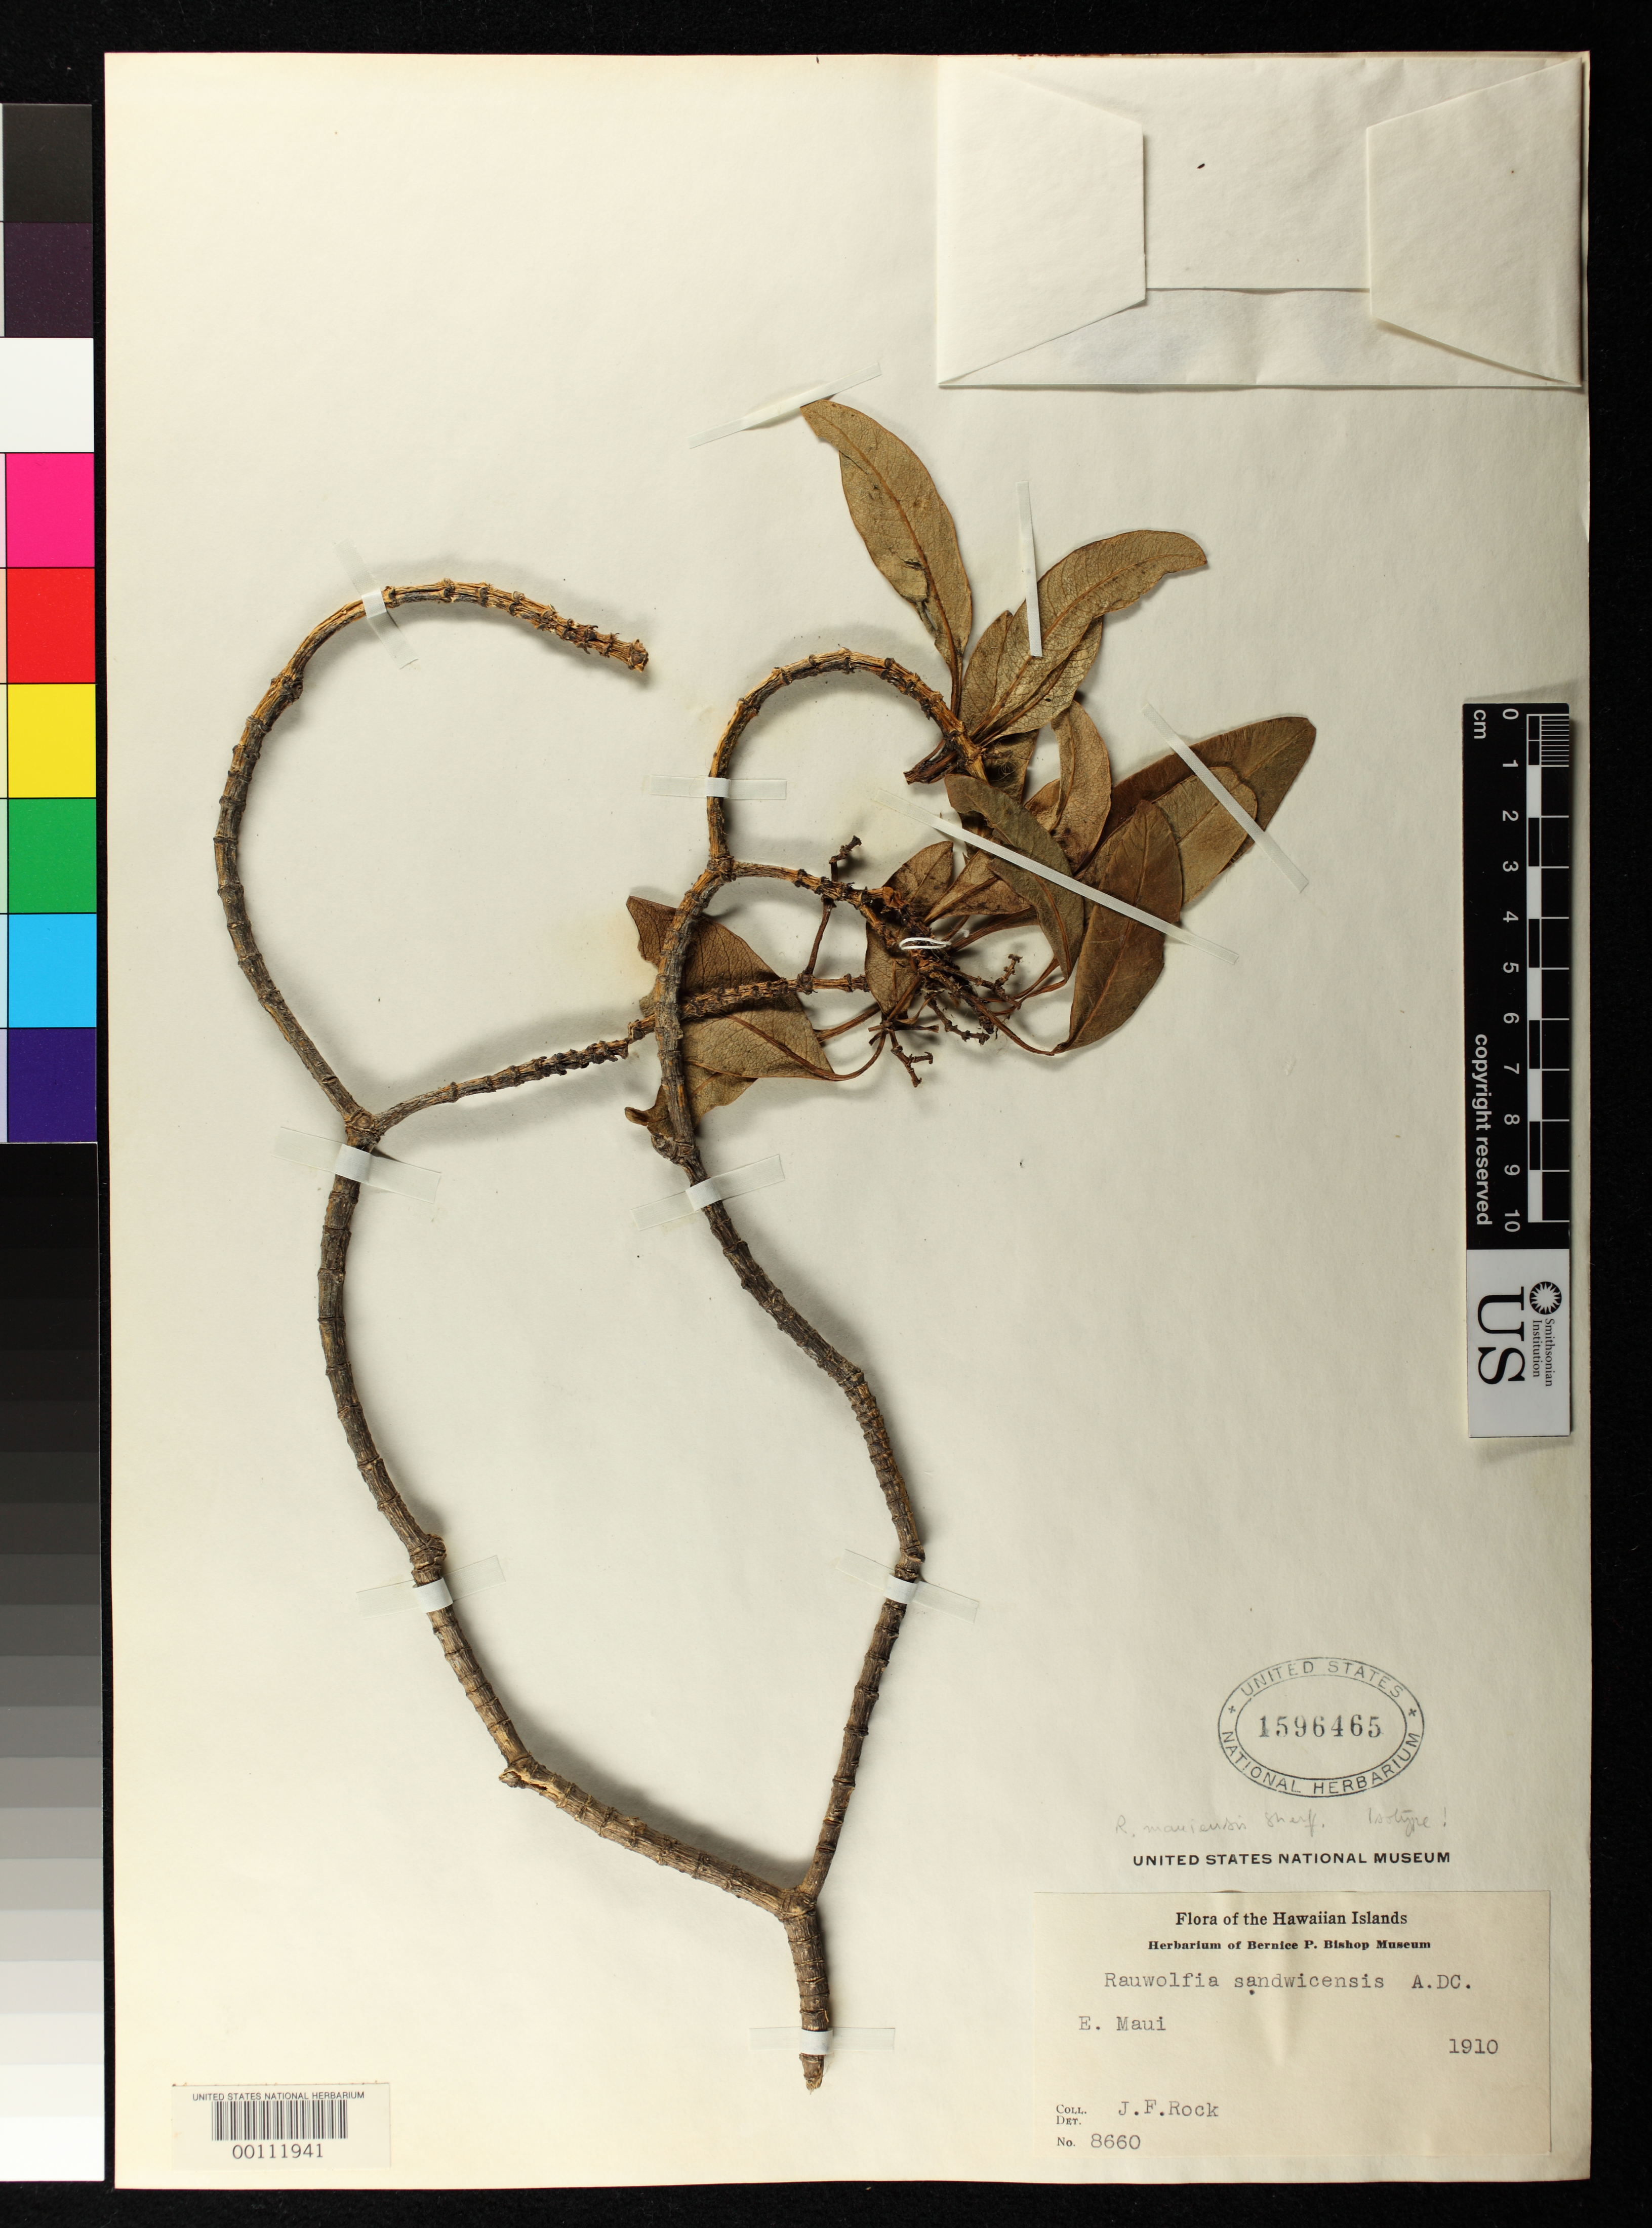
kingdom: Plantae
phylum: Tracheophyta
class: Magnoliopsida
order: Gentianales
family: Apocynaceae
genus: Rauvolfia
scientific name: Rauvolfia mauiensis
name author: Sherff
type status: Isotype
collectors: J. F. Rock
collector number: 8660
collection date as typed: Nov 1910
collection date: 1910-11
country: United States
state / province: Hawaii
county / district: Maui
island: Maui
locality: East Maui, Kahikinui District.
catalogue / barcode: US 1596465